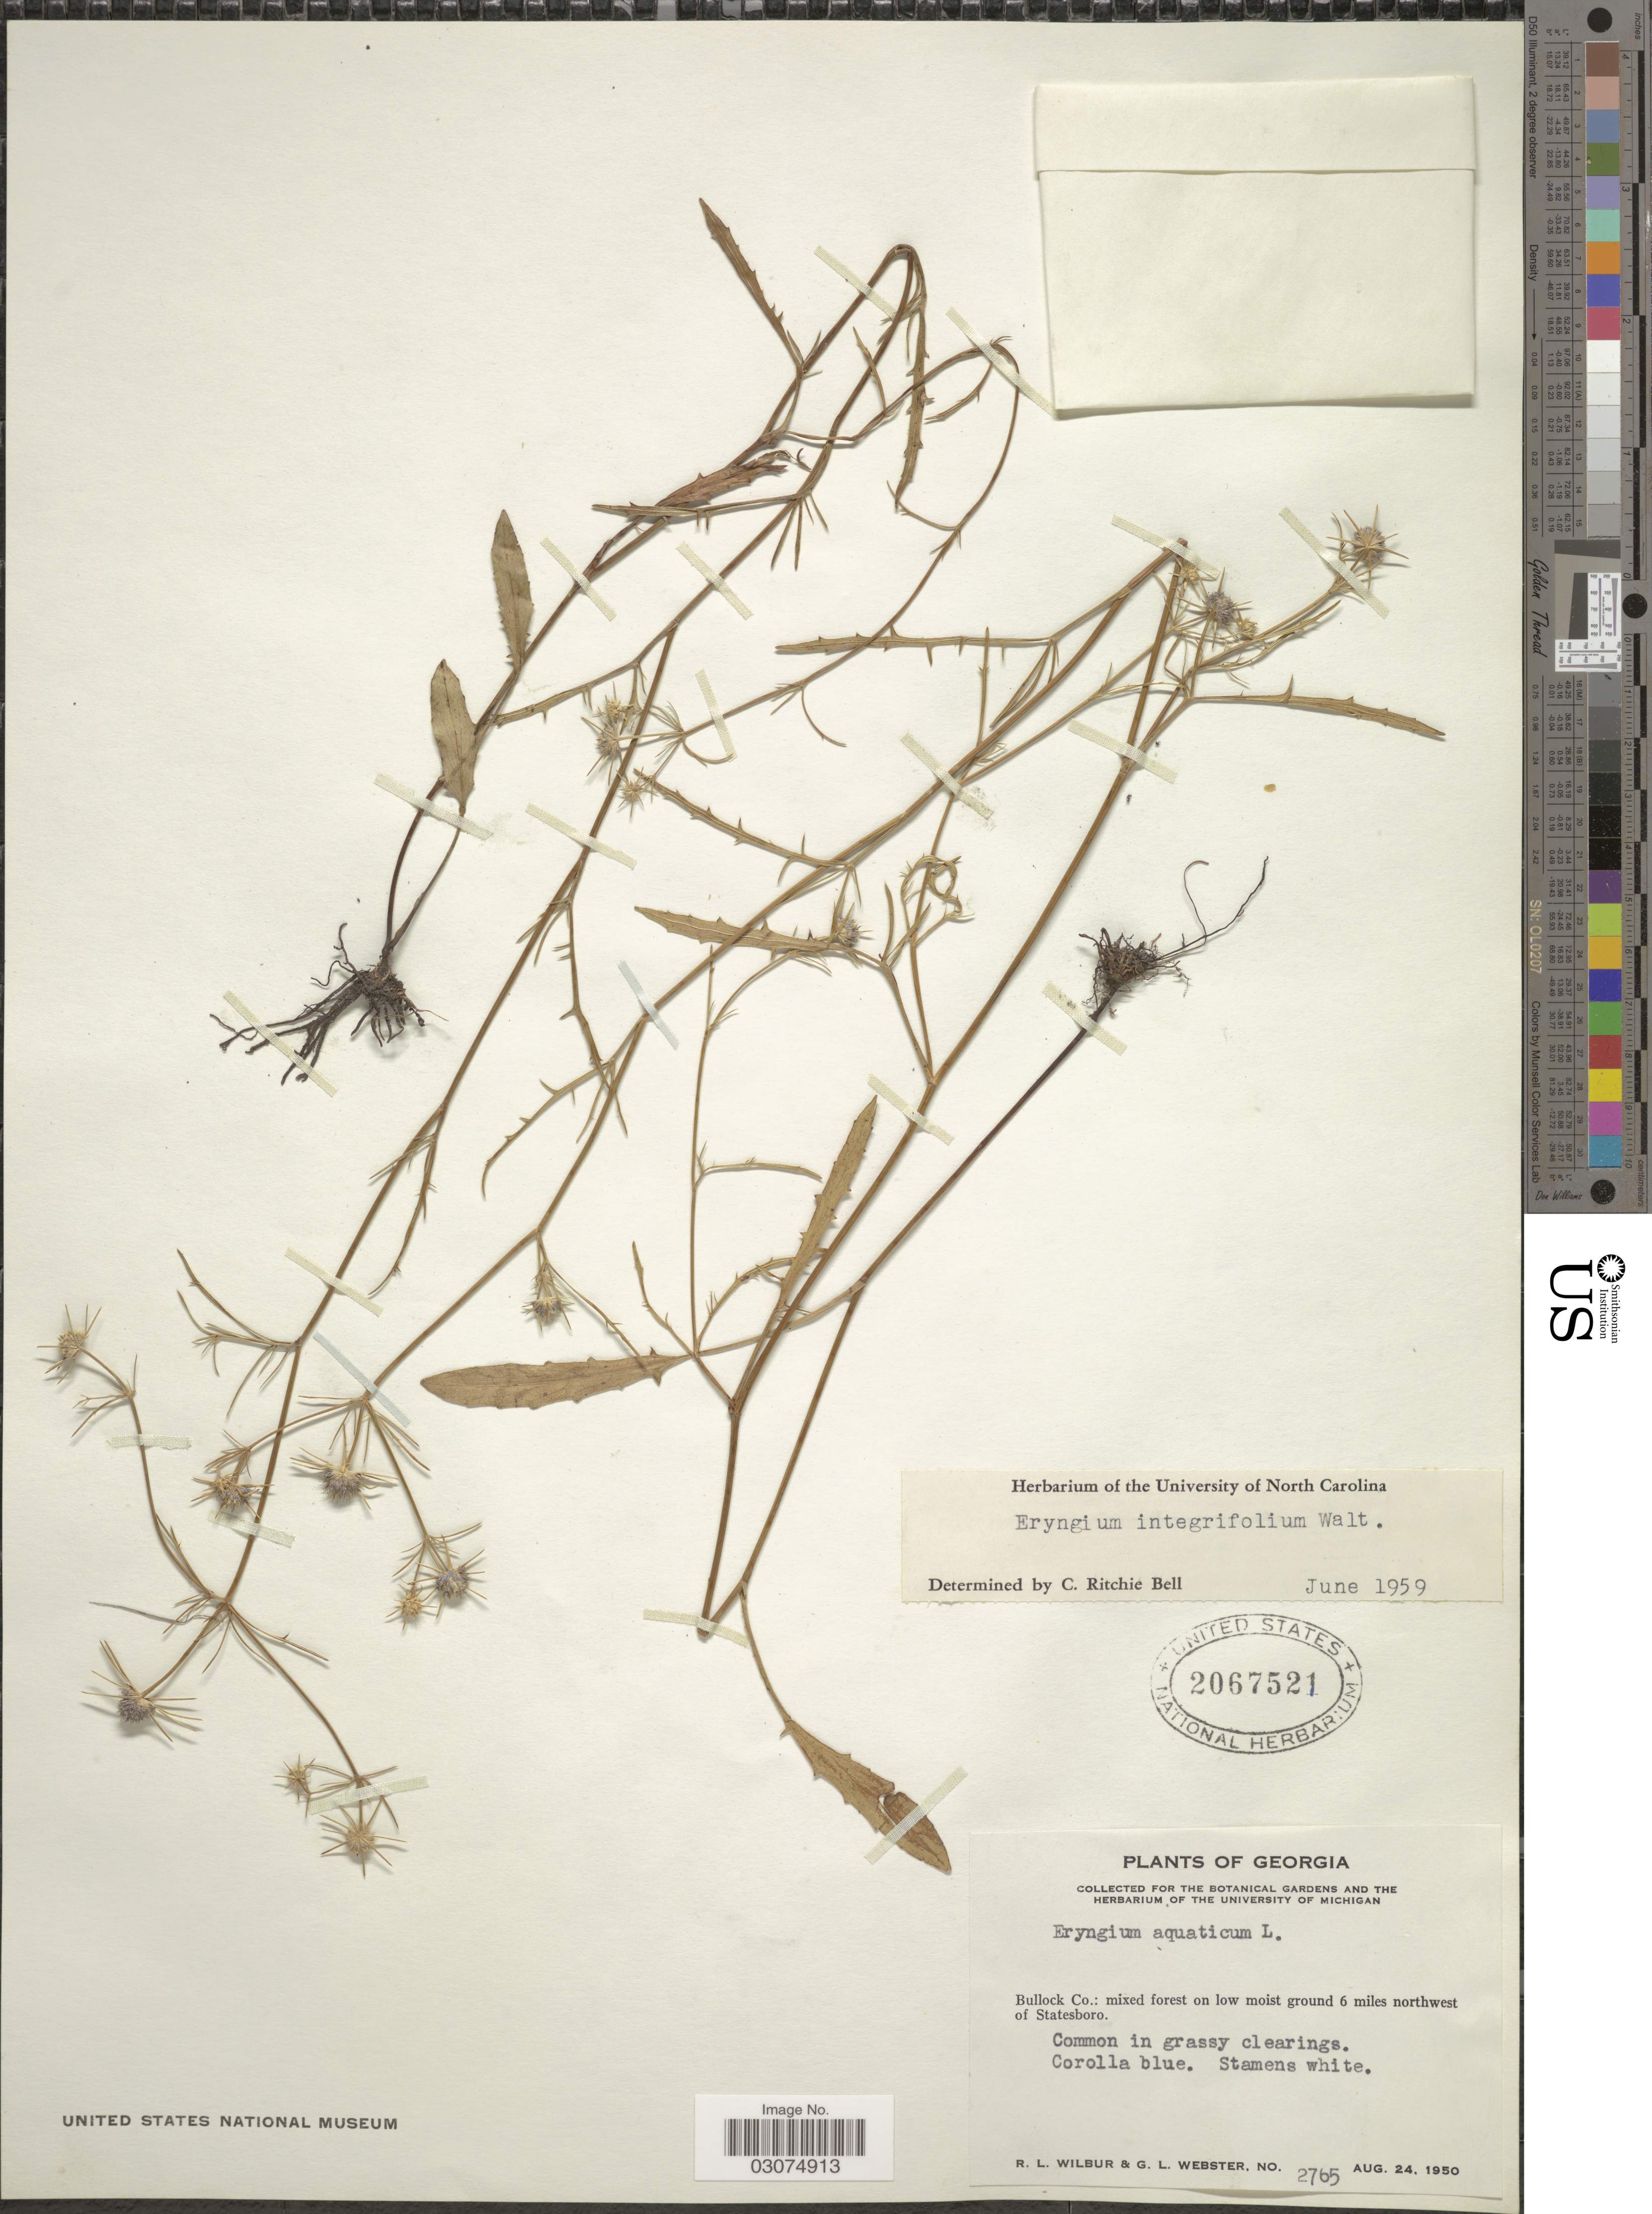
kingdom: Plantae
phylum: Tracheophyta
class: Magnoliopsida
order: Apiales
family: Apiaceae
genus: Eryngium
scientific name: Eryngium integrifolium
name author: Walter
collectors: R. L. Wilbur & G. L. Webster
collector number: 2765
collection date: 1950-08-24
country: United States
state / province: Georgia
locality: Bullock Co.: mixed forest on low moist ground 6 miles northwest of Statesboro.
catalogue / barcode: US 2067521